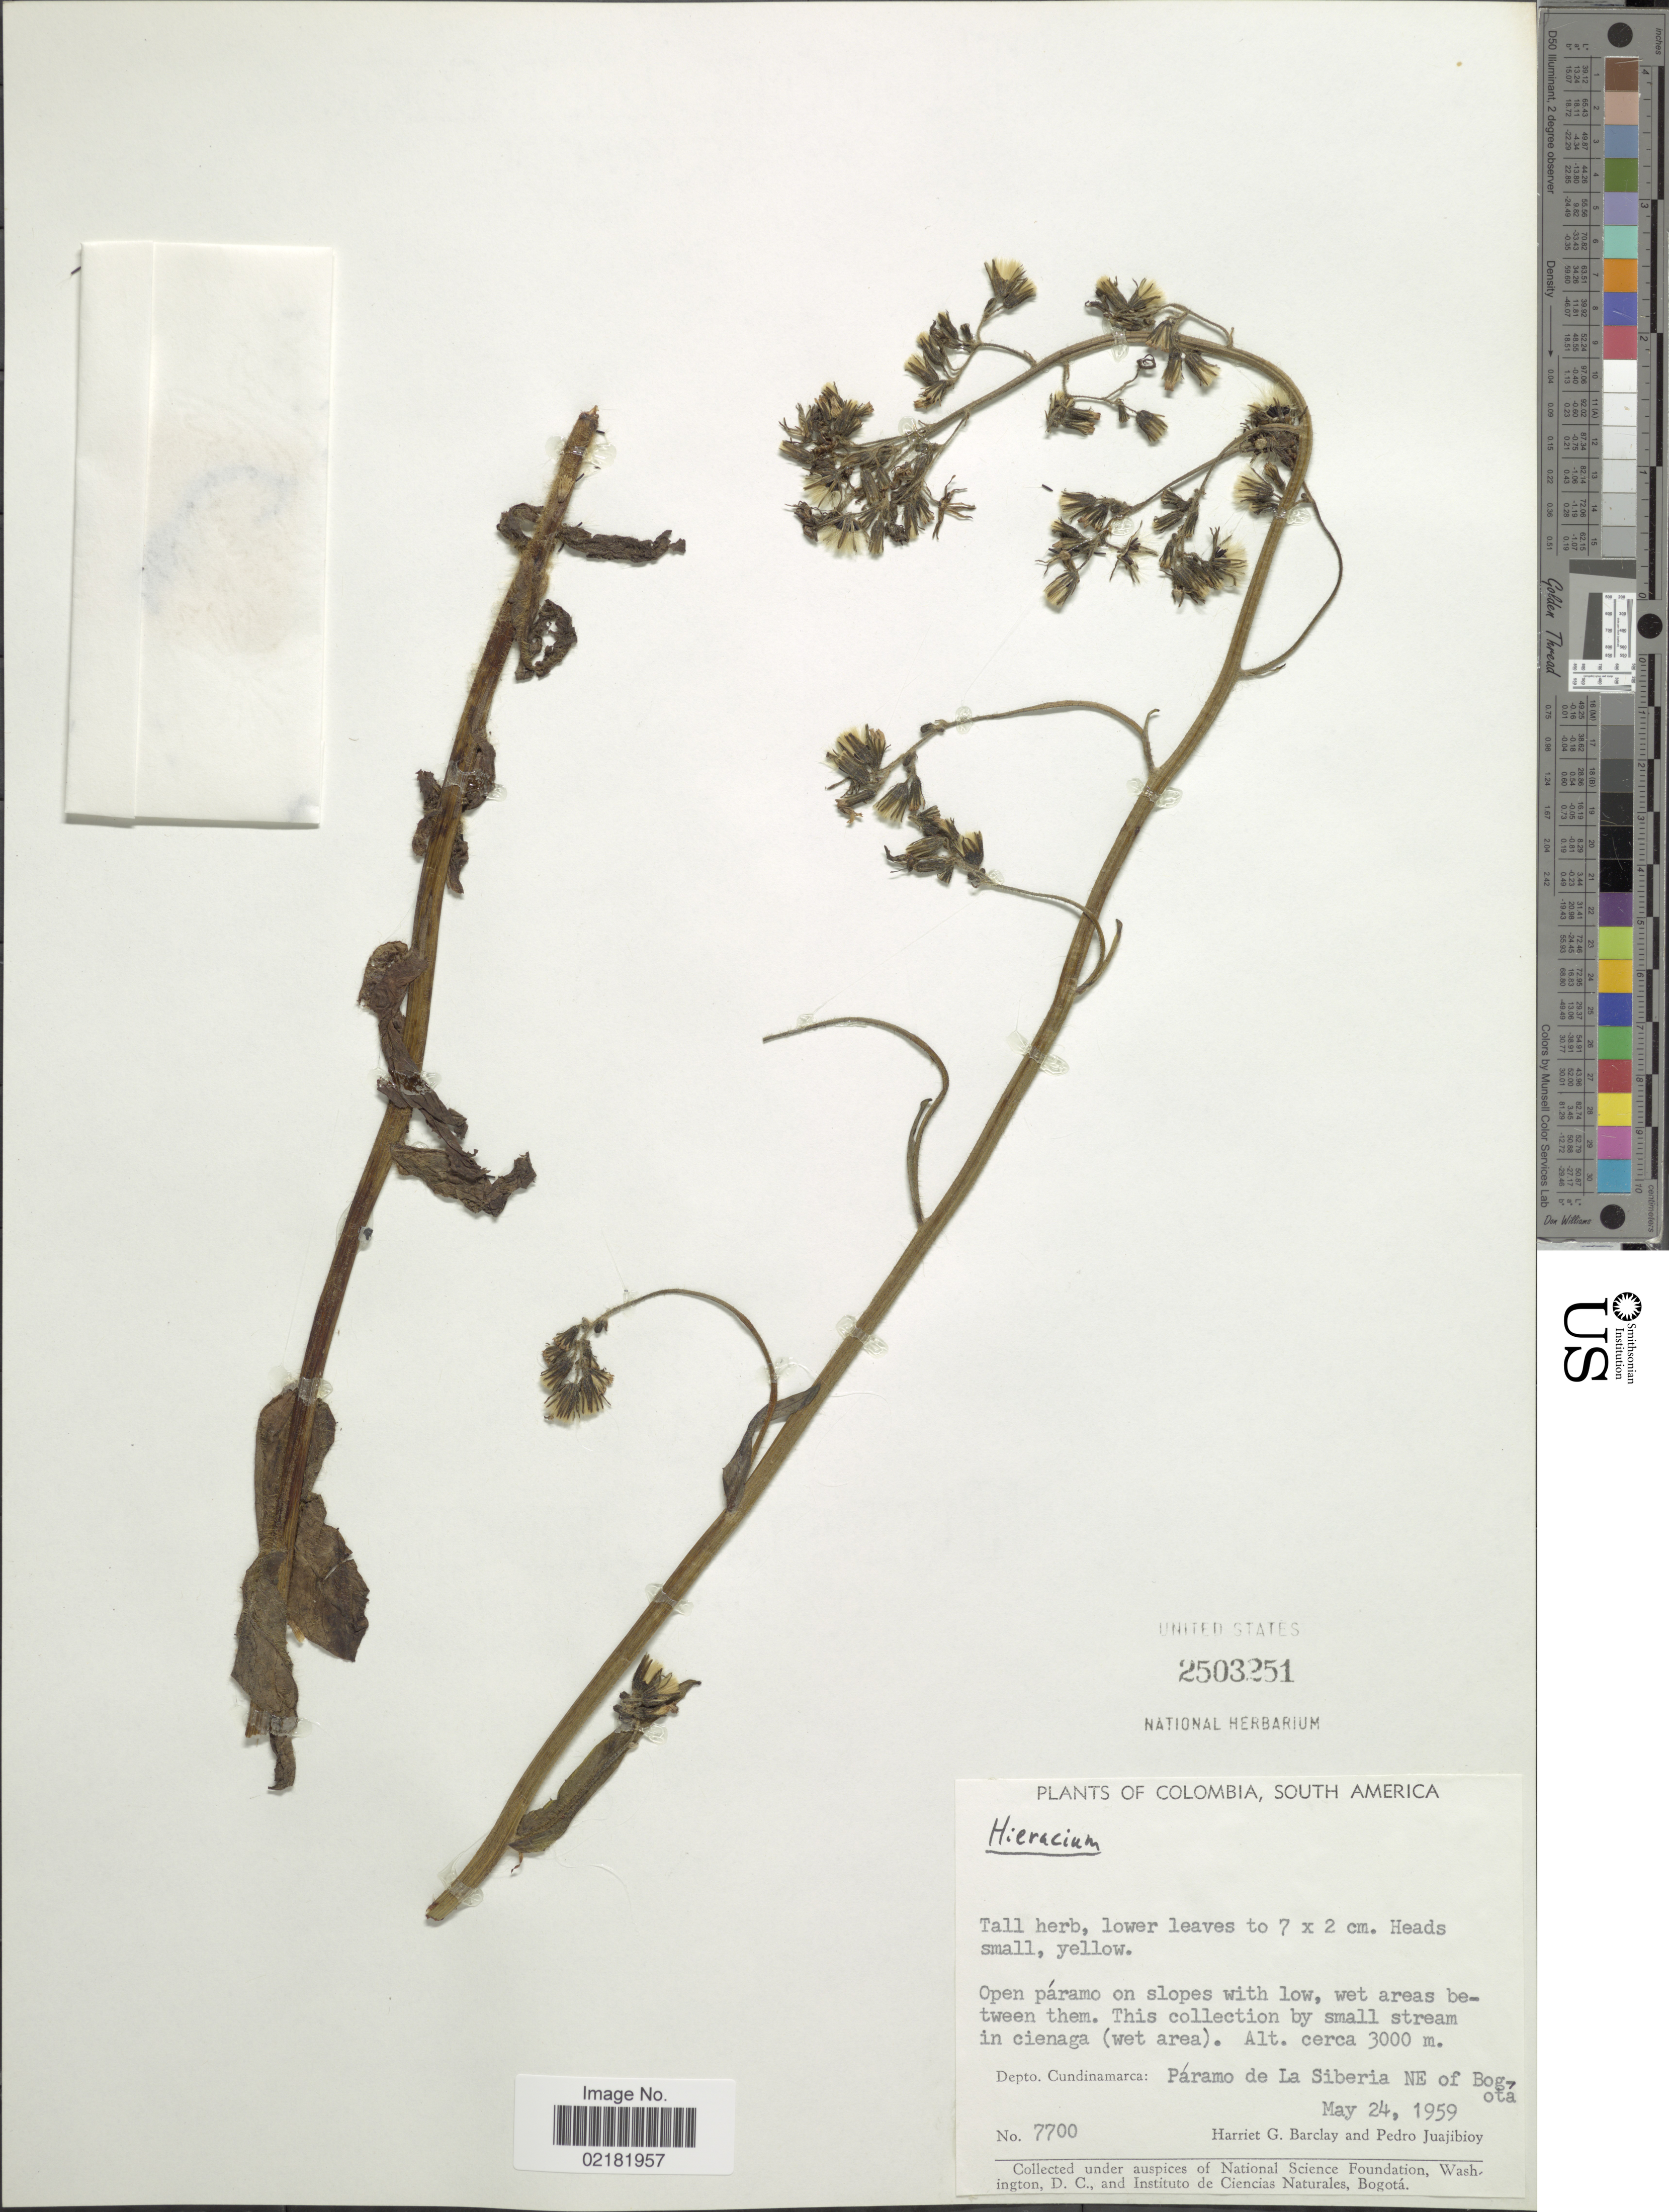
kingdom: Plantae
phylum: Tracheophyta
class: Magnoliopsida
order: Asterales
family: Asteraceae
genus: Hieracium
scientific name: Hieracium repandulare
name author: Druce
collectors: H. G. Barclay & P. Juajibioy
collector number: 7700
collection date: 1959-05-24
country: Colombia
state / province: Cundinamarca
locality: Open paramo on slopes, by small stream in cienaga (wet area), Paramo de La Siberia NE of Bogota.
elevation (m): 3000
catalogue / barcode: US 2503251